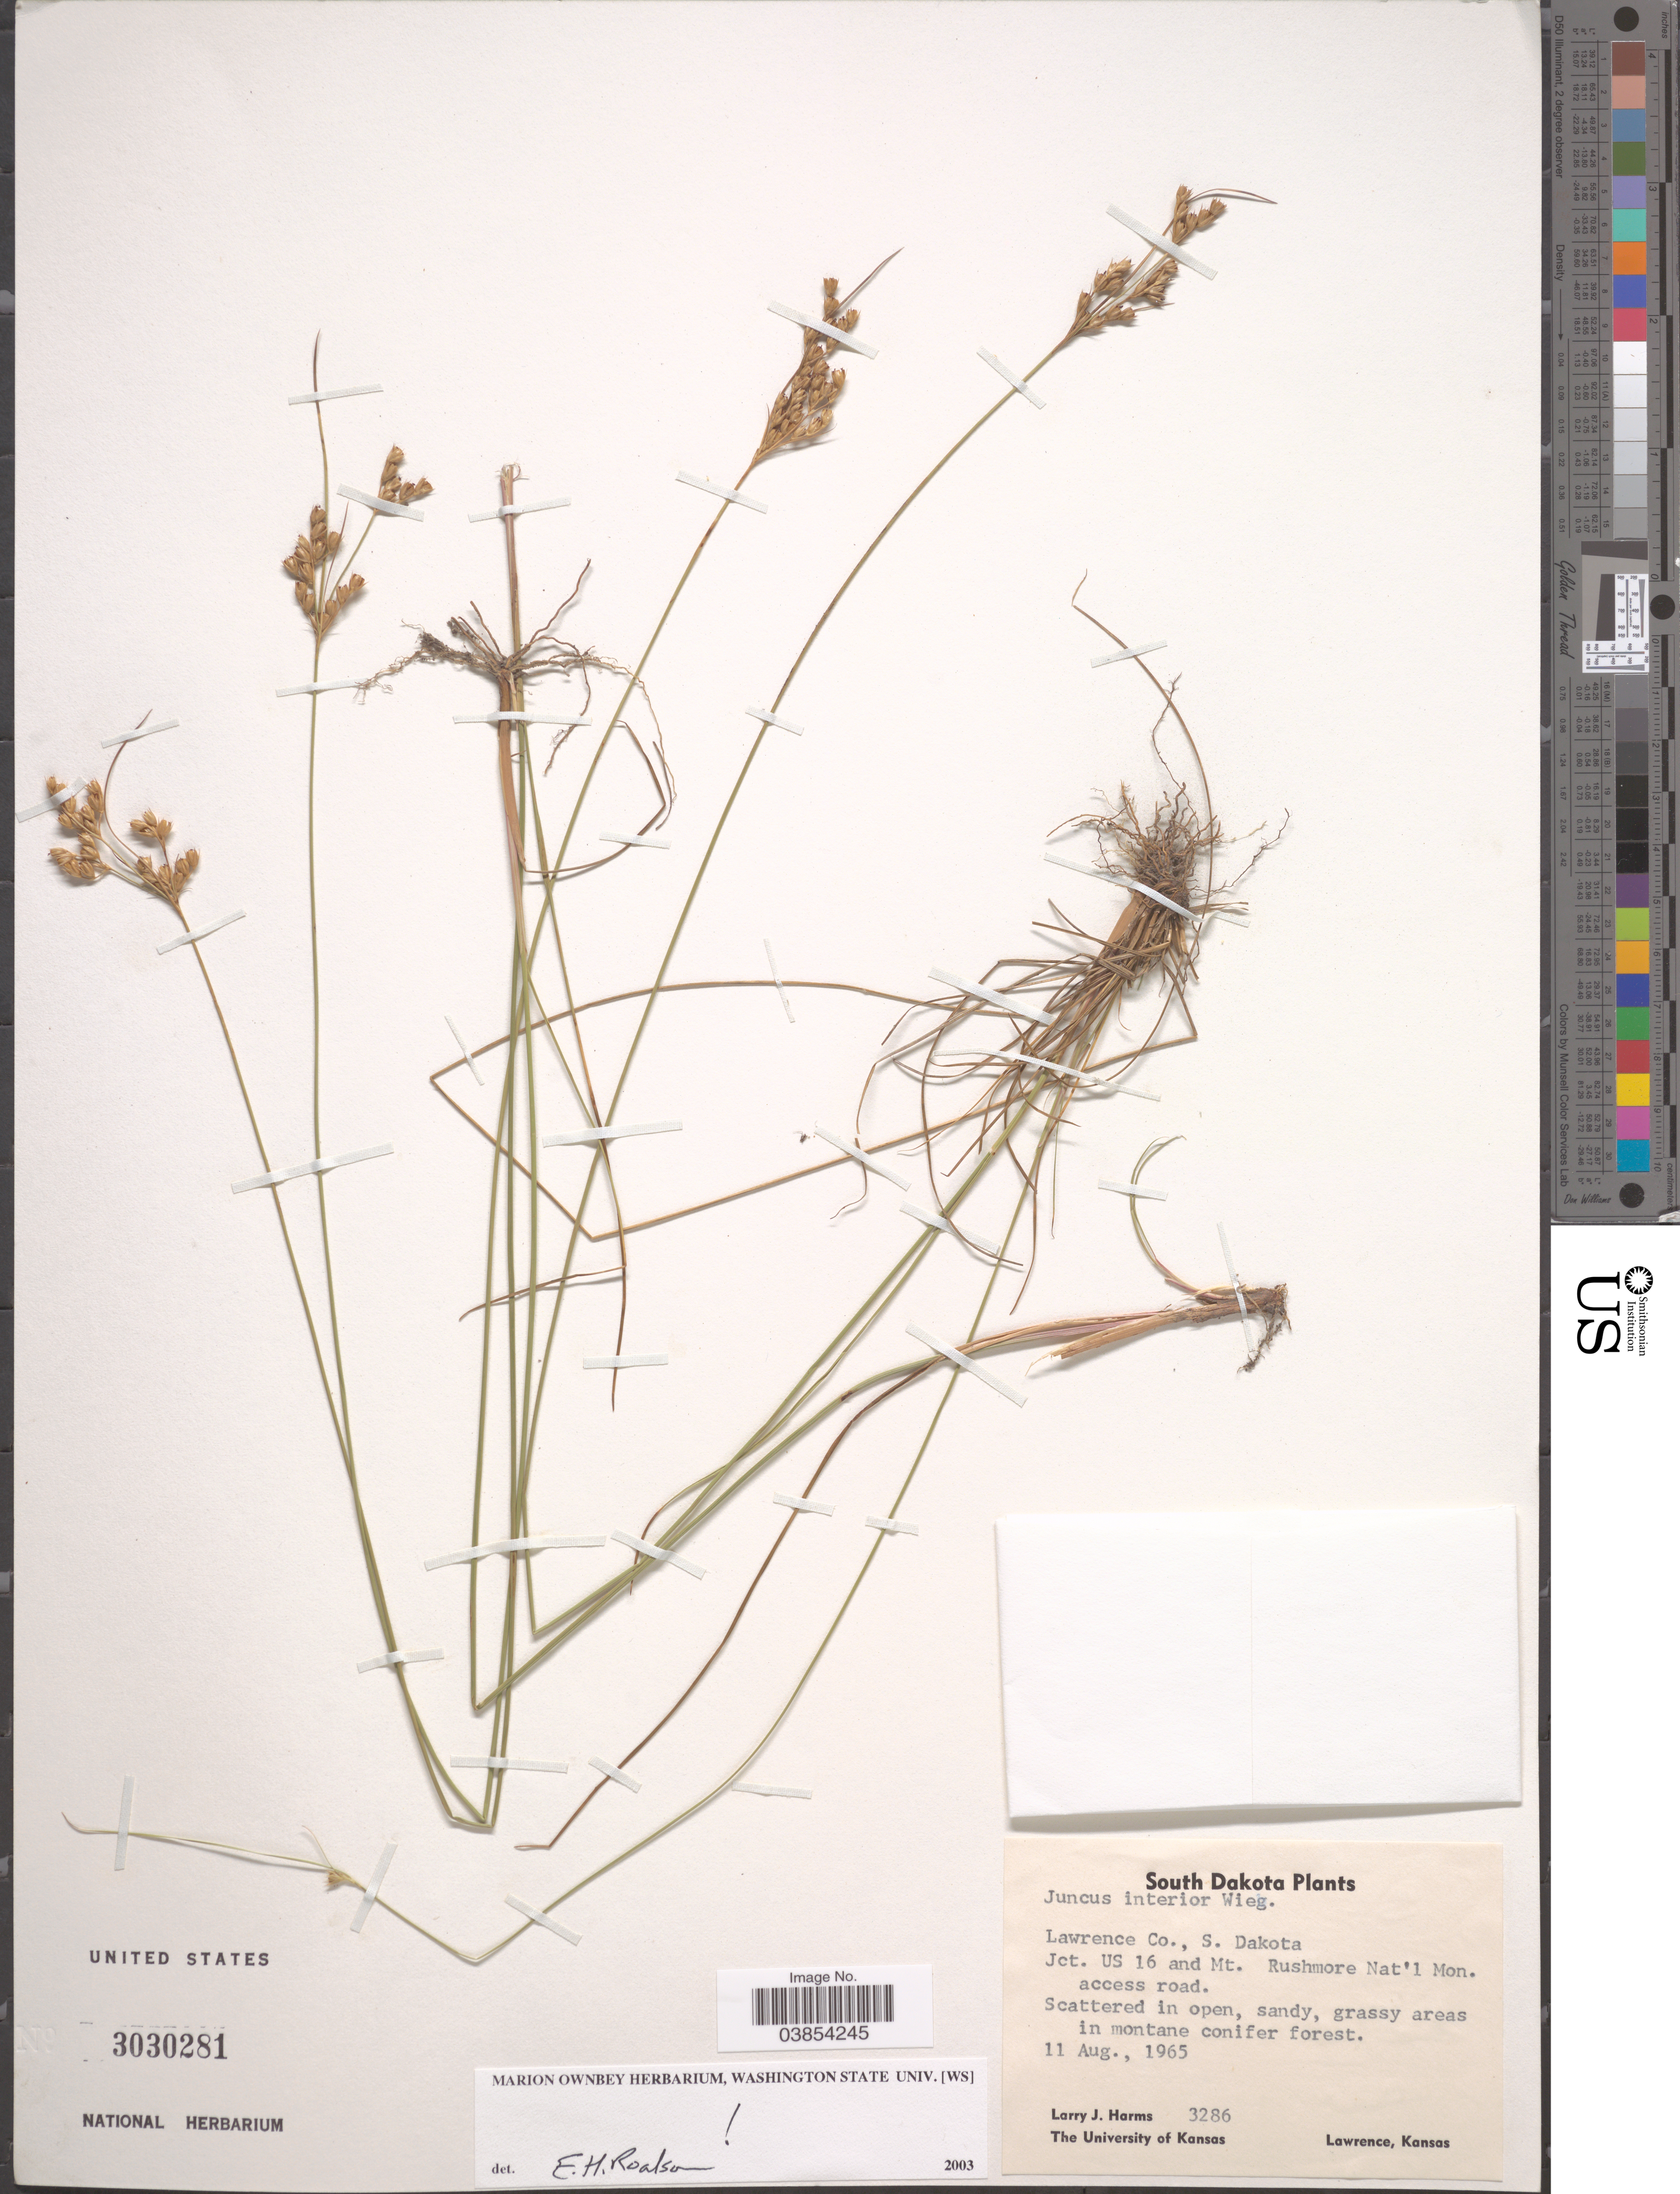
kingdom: Plantae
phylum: Tracheophyta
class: Liliopsida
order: Poales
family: Juncaceae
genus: Juncus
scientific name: Juncus interior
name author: Wiegand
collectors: L. Harms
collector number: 3286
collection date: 1965-08-11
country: United States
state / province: South Dakota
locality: Lawrence Co., S. Dakota. Jct. US 16 and Mt. Rushmore Nat'l Mon. access road.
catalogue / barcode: US 3030281